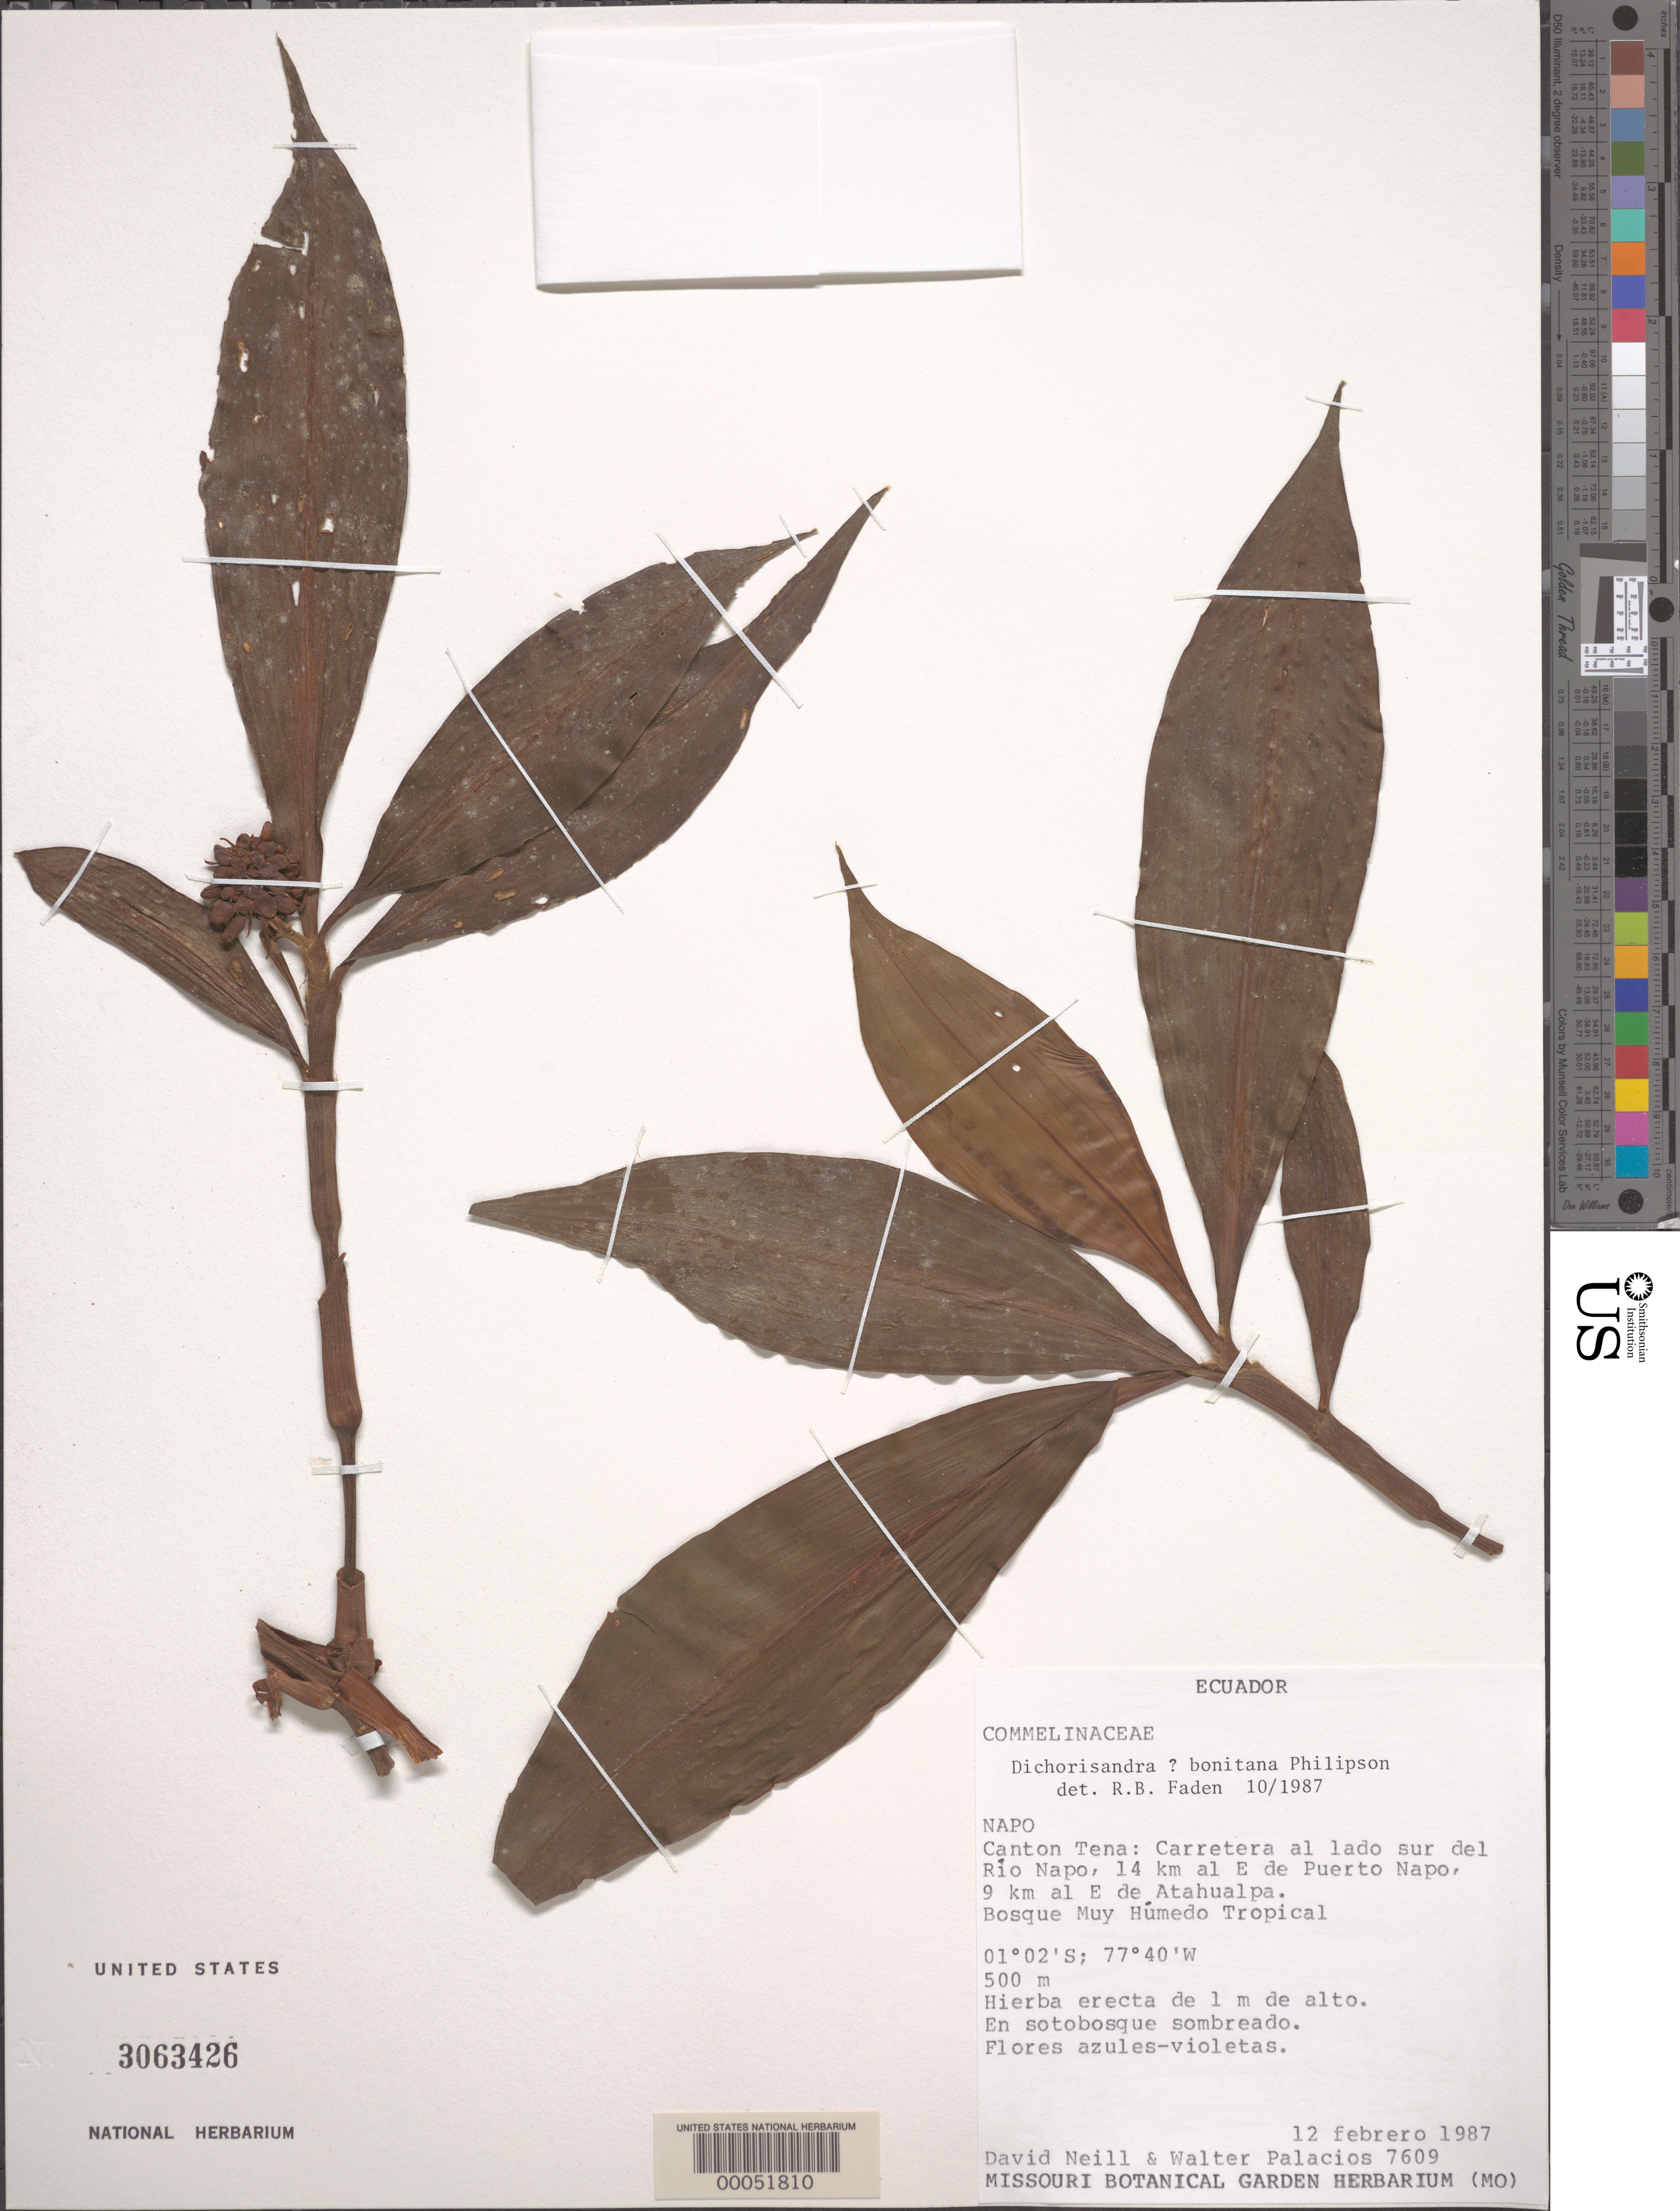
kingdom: Plantae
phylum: Tracheophyta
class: Liliopsida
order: Commelinales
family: Commelinaceae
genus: Dichorisandra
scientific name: Dichorisandra bonitana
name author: Philipson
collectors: D. A. Neill & W. Palacios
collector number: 7609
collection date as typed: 12 Feb 1987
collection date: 1987-02-12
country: Ecuador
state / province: Napo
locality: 14 km E of Puerto Napo, 9 km E of atahualpa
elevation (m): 500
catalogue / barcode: US 3063426